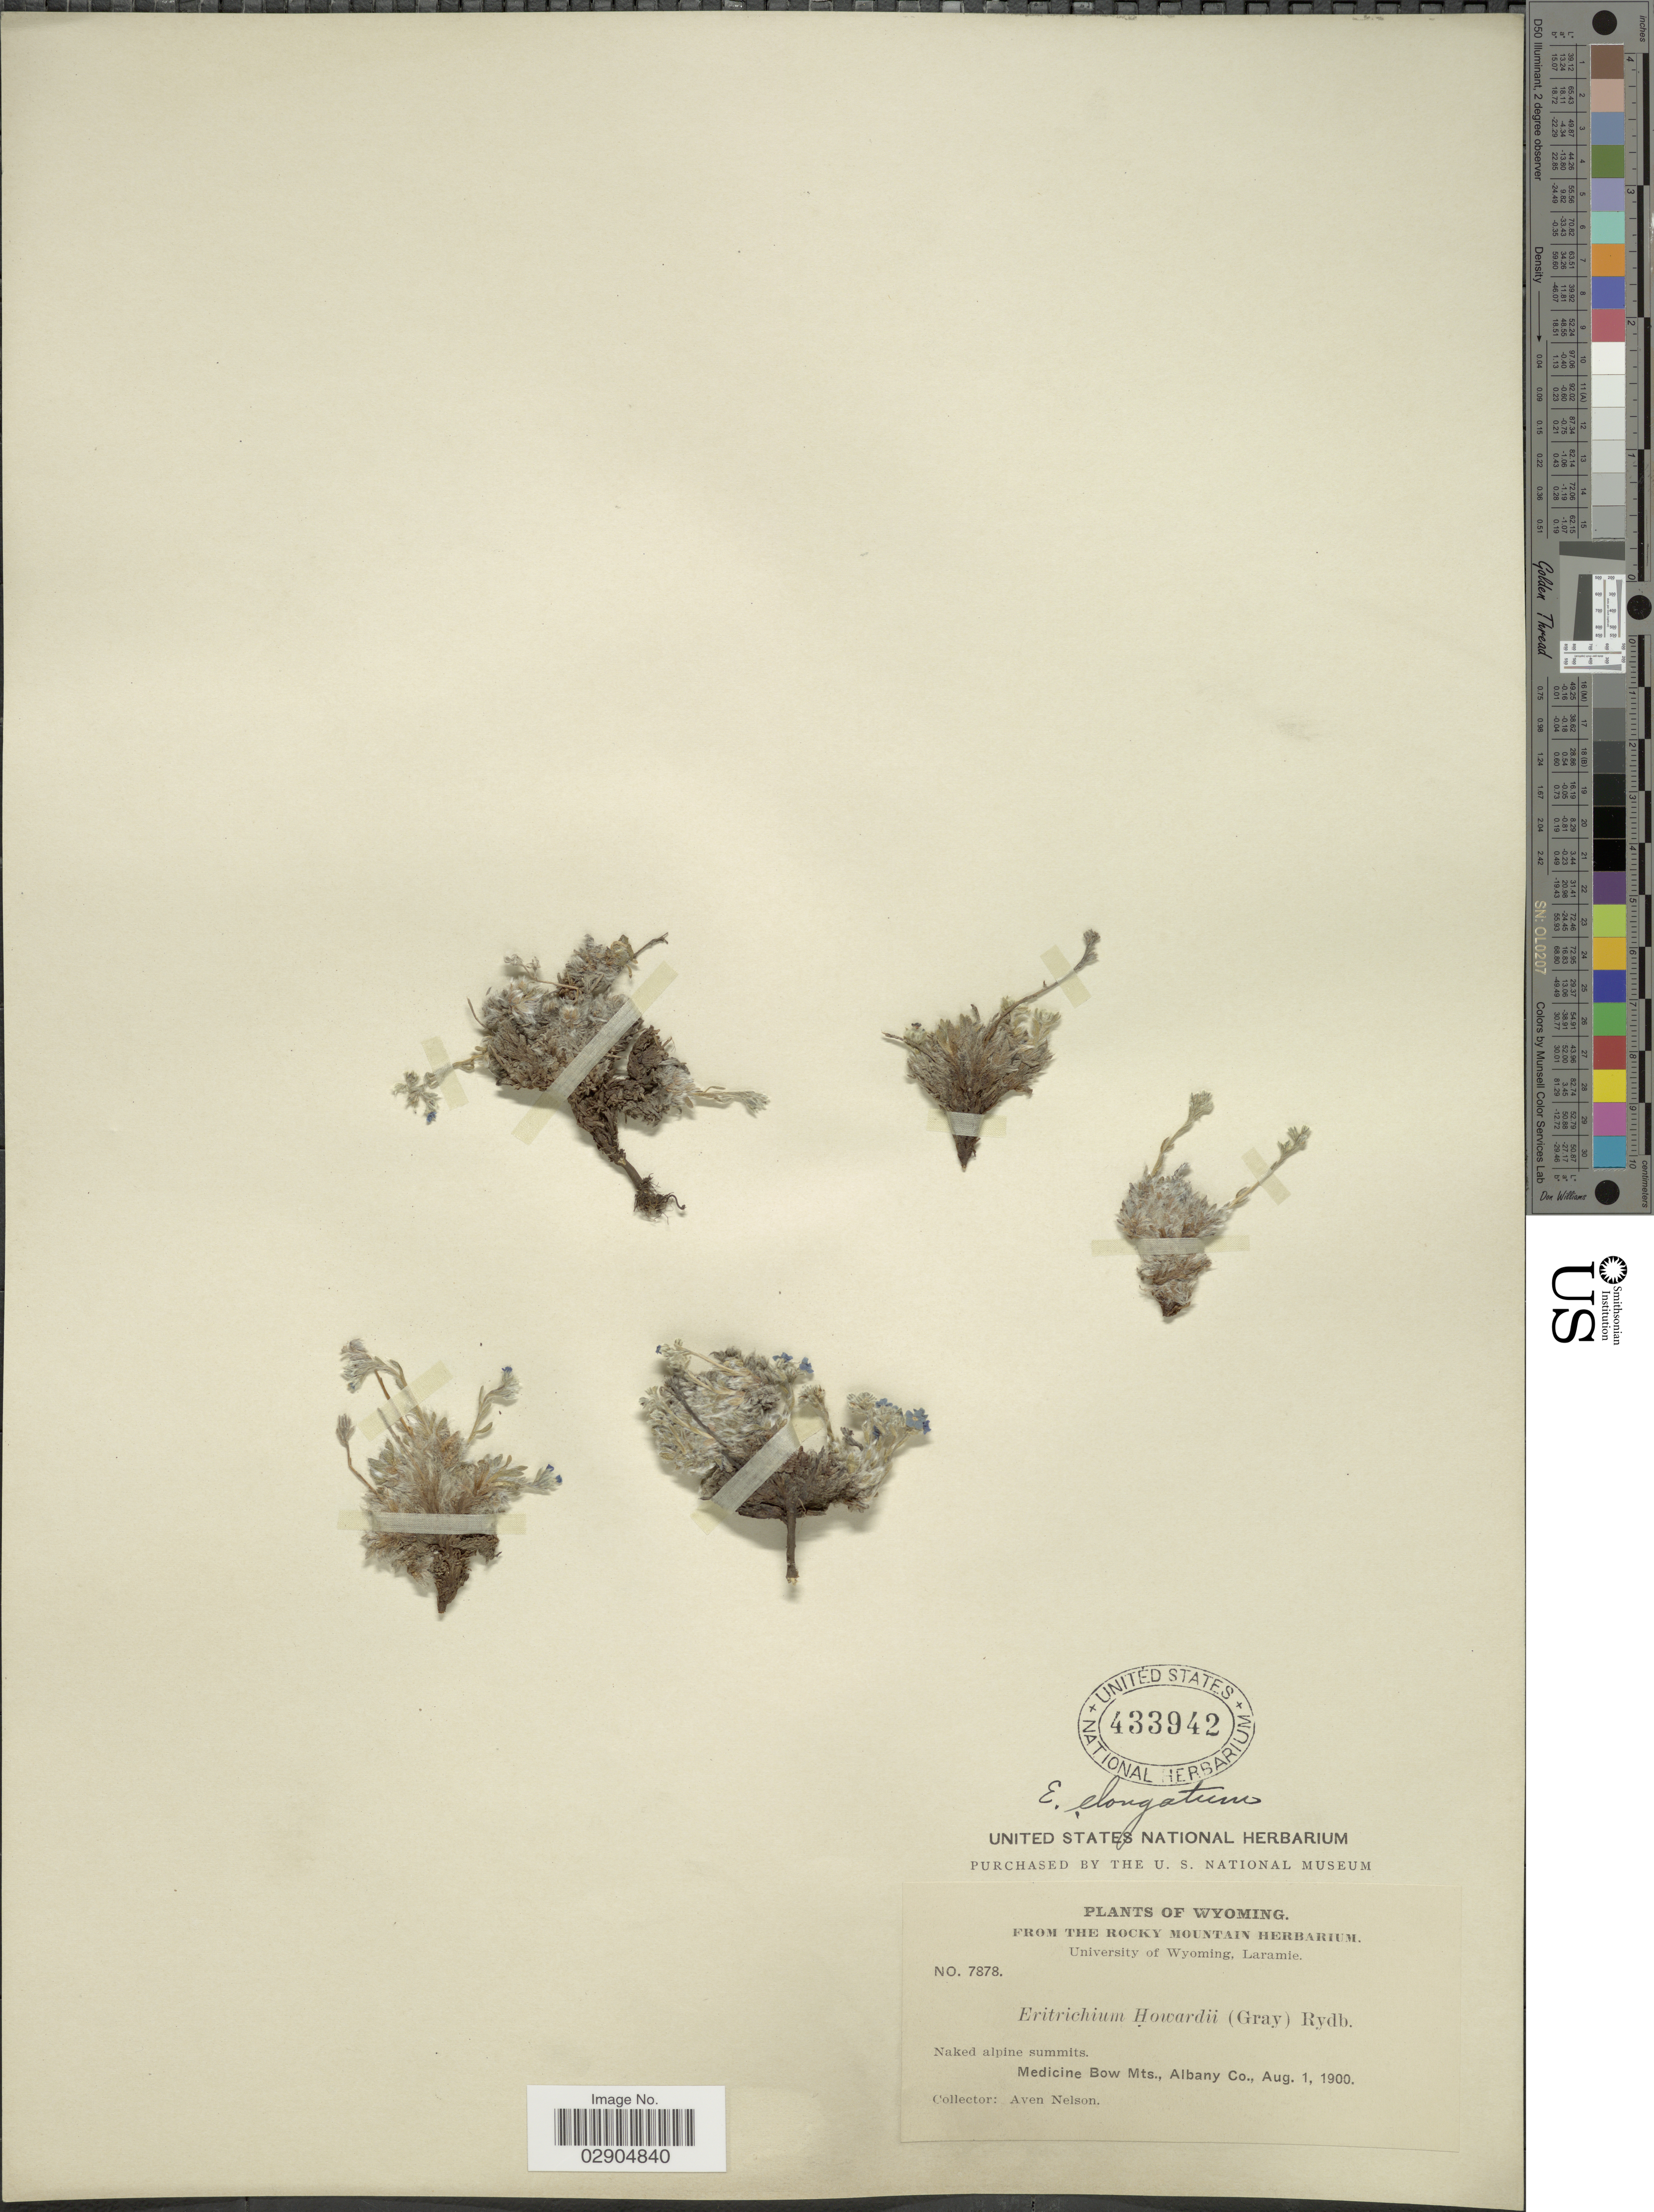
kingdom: Plantae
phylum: Tracheophyta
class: Magnoliopsida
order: Boraginales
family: Boraginaceae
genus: Eritrichium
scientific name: Eritrichium elongatum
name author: (Rydb.) W. Wight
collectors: A. Nelson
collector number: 7878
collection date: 1900-08-01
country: United States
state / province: Wyoming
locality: Naked alpine summits, Medicine Bow Mts., Albany Co.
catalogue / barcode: US 433942